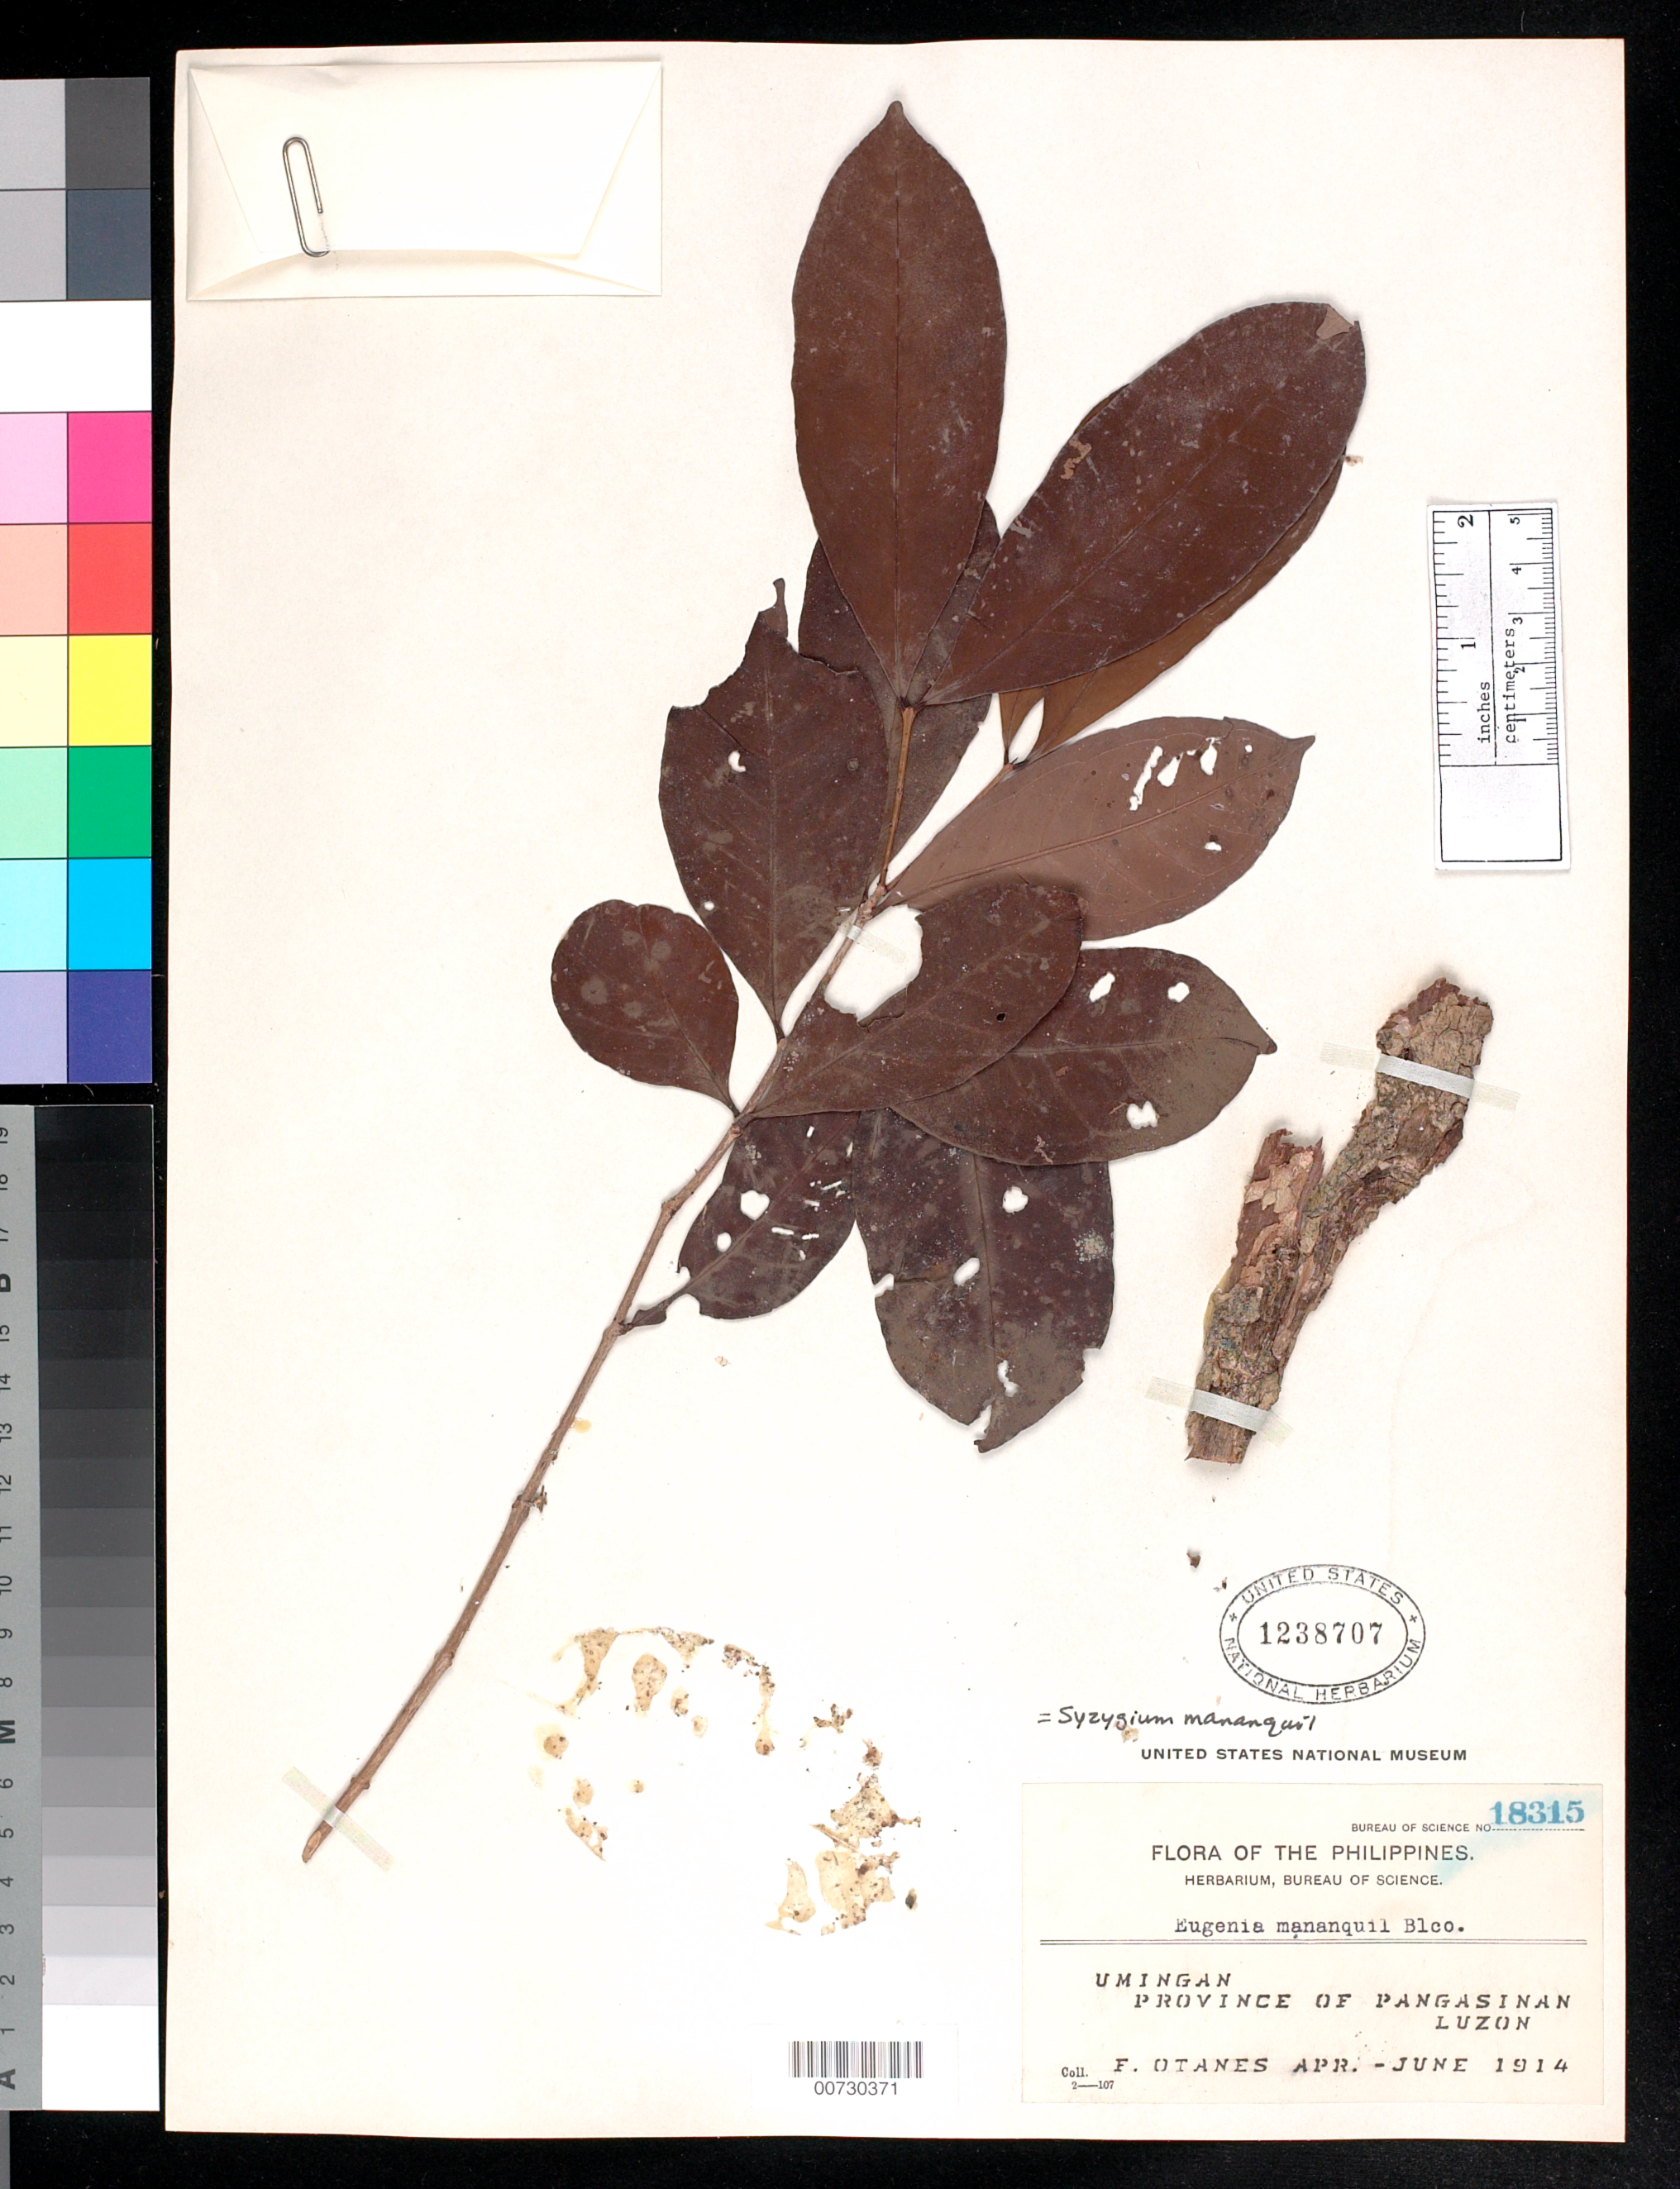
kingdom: Plantae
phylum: Tracheophyta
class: Magnoliopsida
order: Myrtales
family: Myrtaceae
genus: Syzygium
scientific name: Syzygium mananquil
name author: (Blanco) Merr.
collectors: F. Q. Otanes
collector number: Bur. Sci. 18315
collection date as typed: Apr 1914 to -- Jun 1914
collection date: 1914-04/1914-06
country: Philippines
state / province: Ilocos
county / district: Pangasinan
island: Luzon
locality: Umingan.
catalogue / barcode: US 1238707